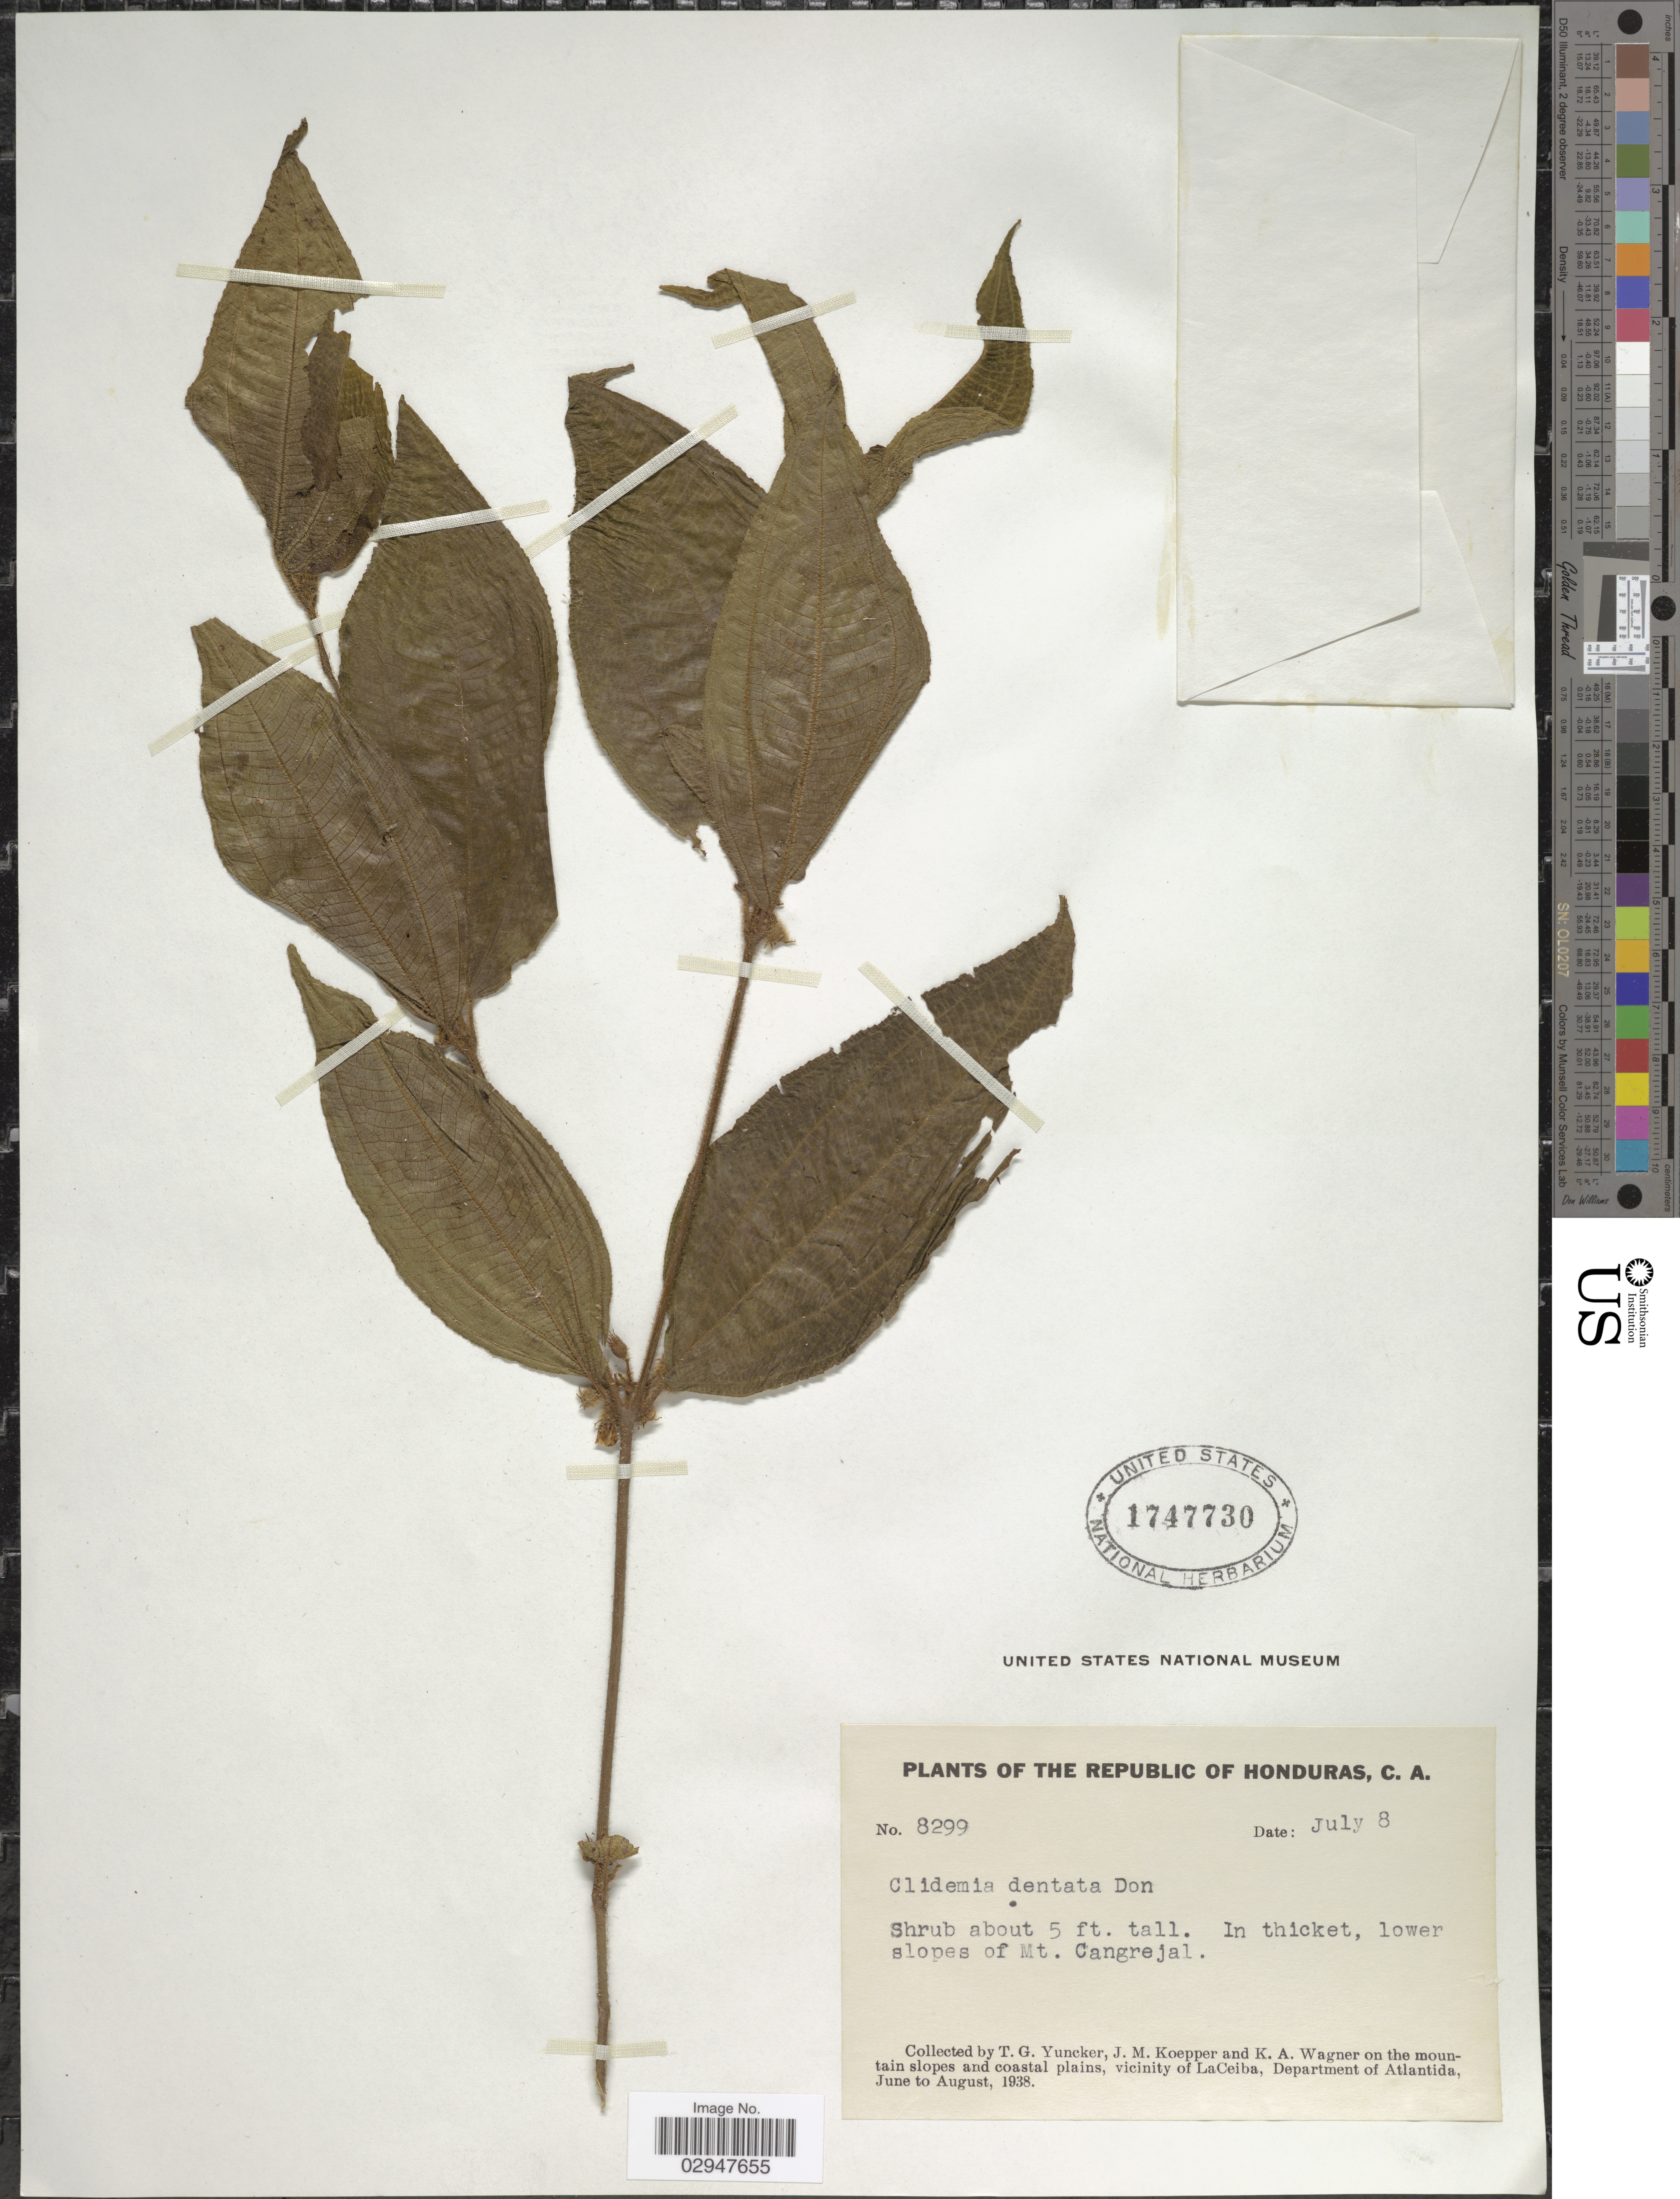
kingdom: Plantae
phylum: Tracheophyta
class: Magnoliopsida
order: Myrtales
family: Melastomataceae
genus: Clidemia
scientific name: Clidemia dentata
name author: D. Don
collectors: T. G. Yuncker, J. M. Koepper & K. A. Wagner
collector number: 8299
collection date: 1938-07-08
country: Honduras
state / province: Atlántida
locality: Lower slopes of Mt. Cangrejal. Vicinity of LaCeiba, Department of Atlantida.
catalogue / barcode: US 1747730